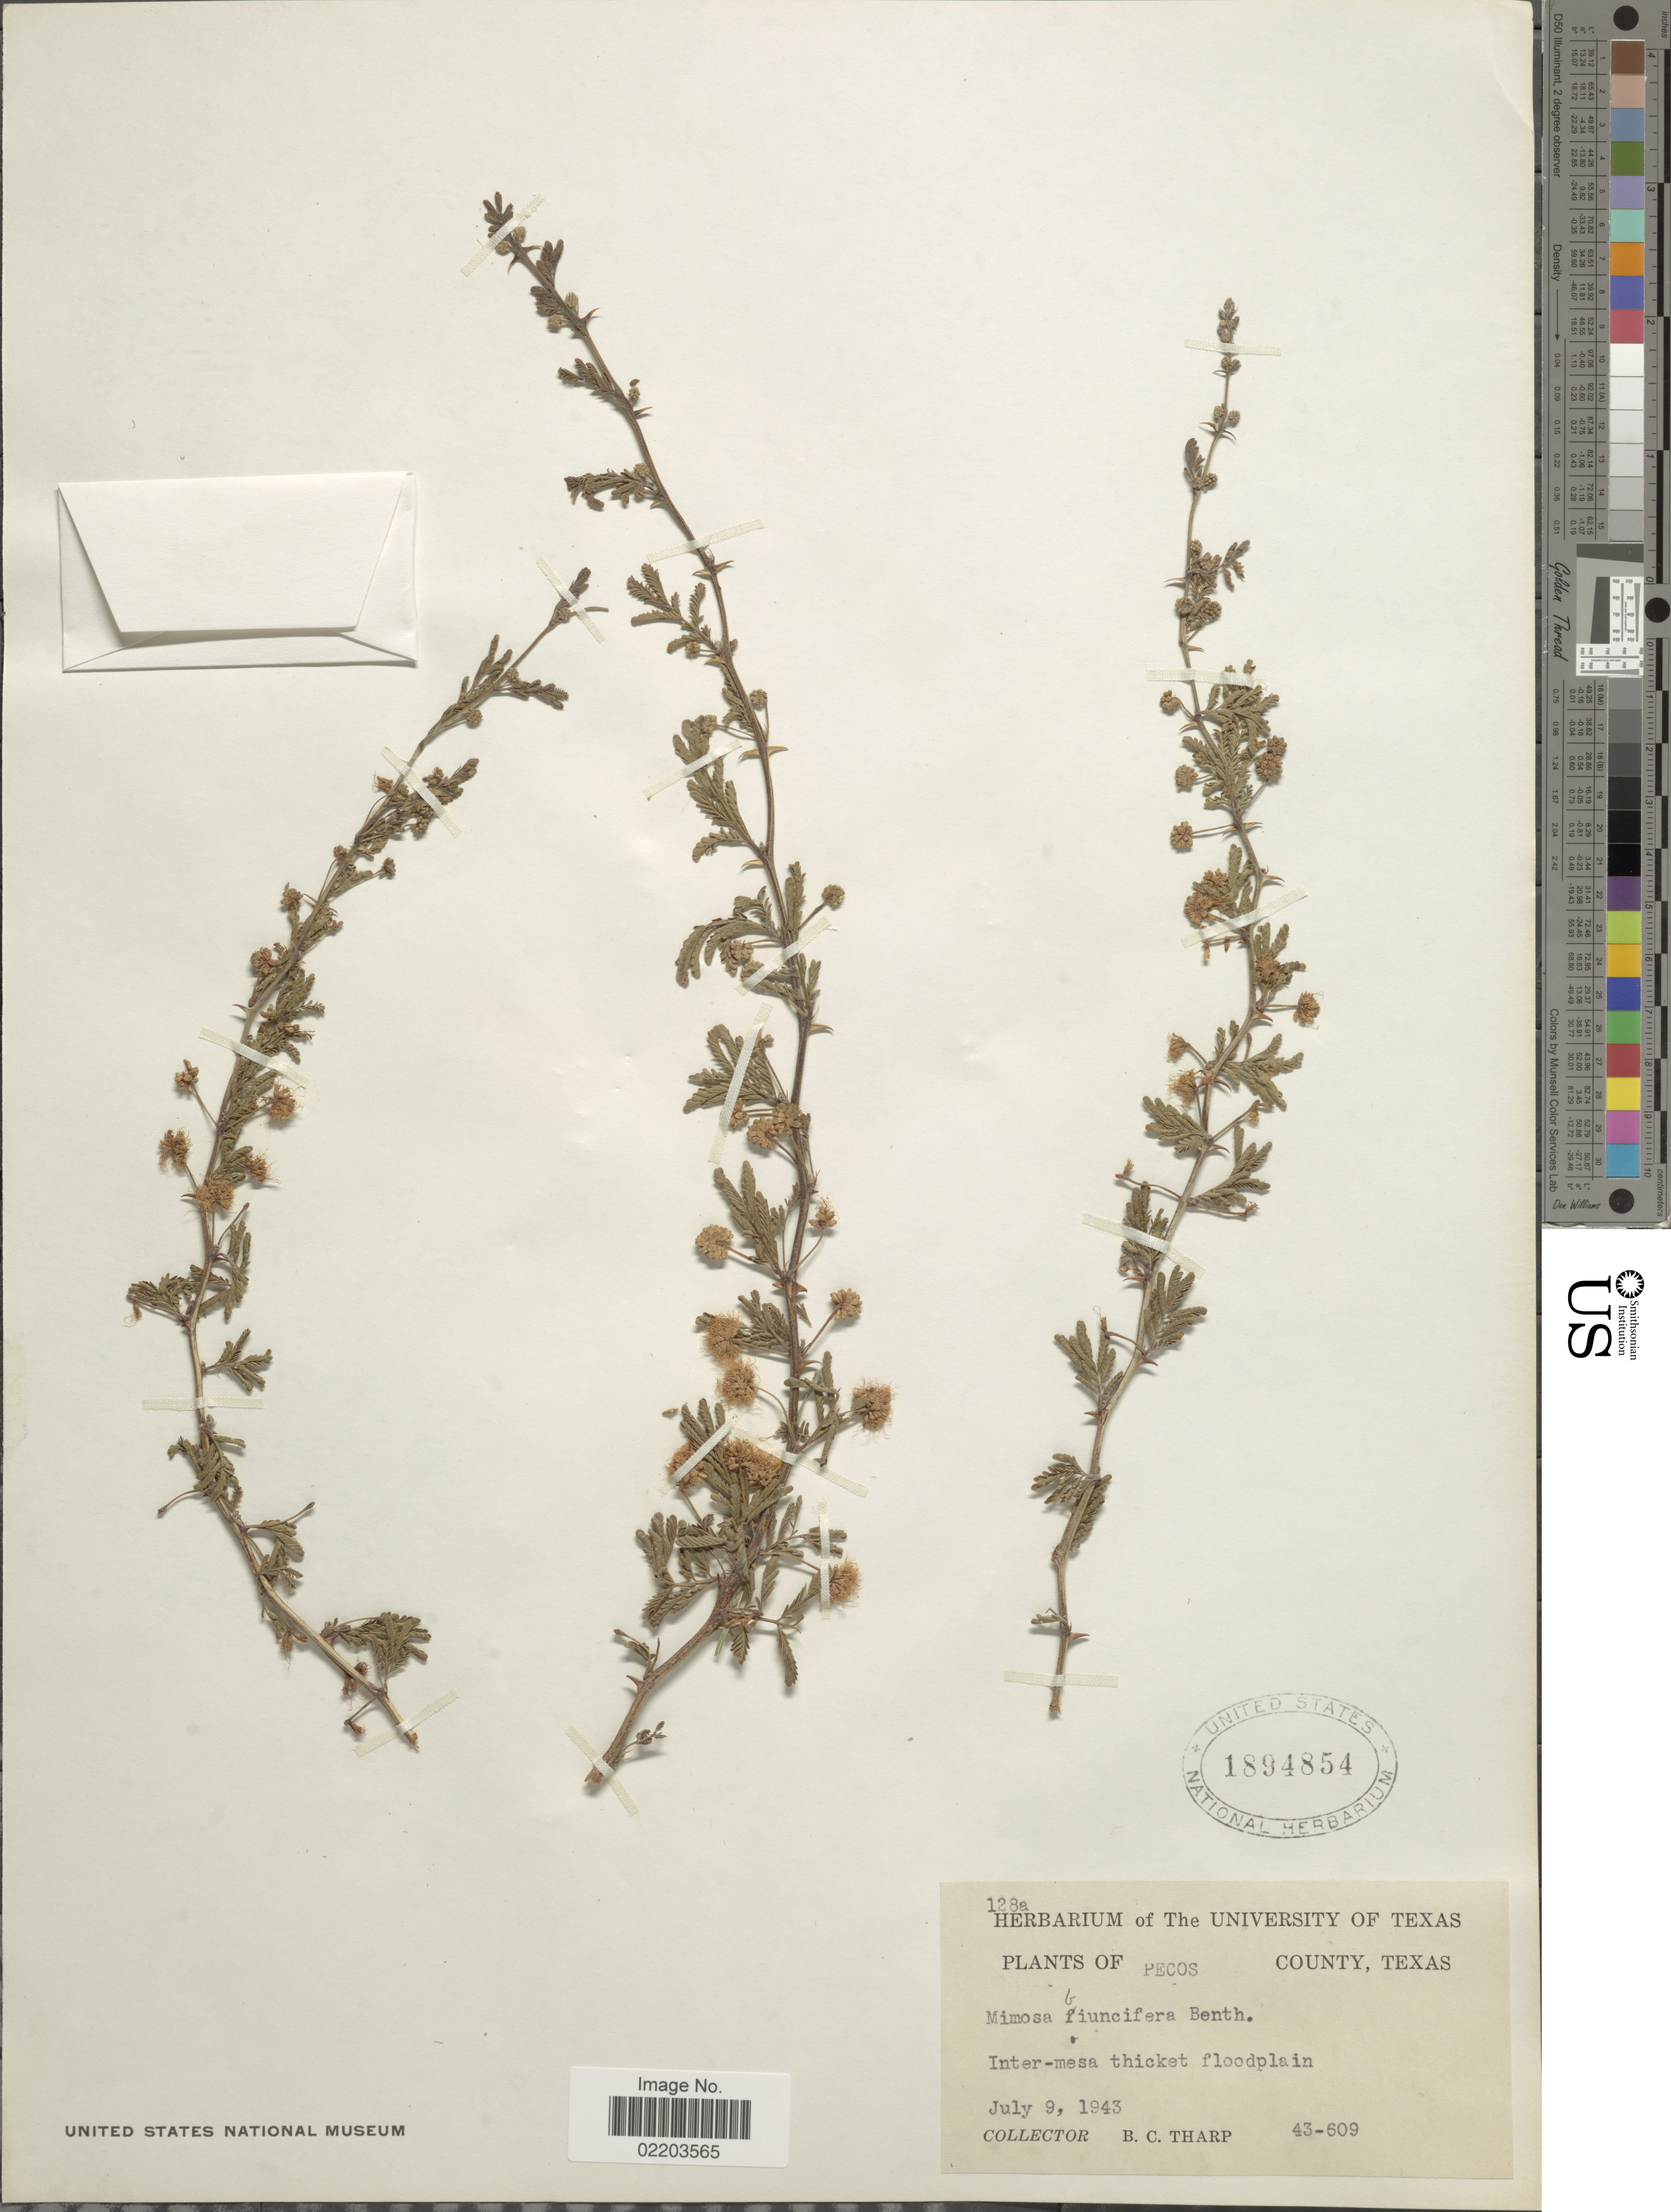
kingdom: Plantae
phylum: Tracheophyta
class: Magnoliopsida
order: Fabales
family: Fabaceae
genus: Mimosa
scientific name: Mimosa biuncifera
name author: Benth.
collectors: B. C. Tharp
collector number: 43-609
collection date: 1943-07-09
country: United States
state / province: Texas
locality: Pecos, Inter-mesa thicket floodplain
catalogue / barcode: US 1894854